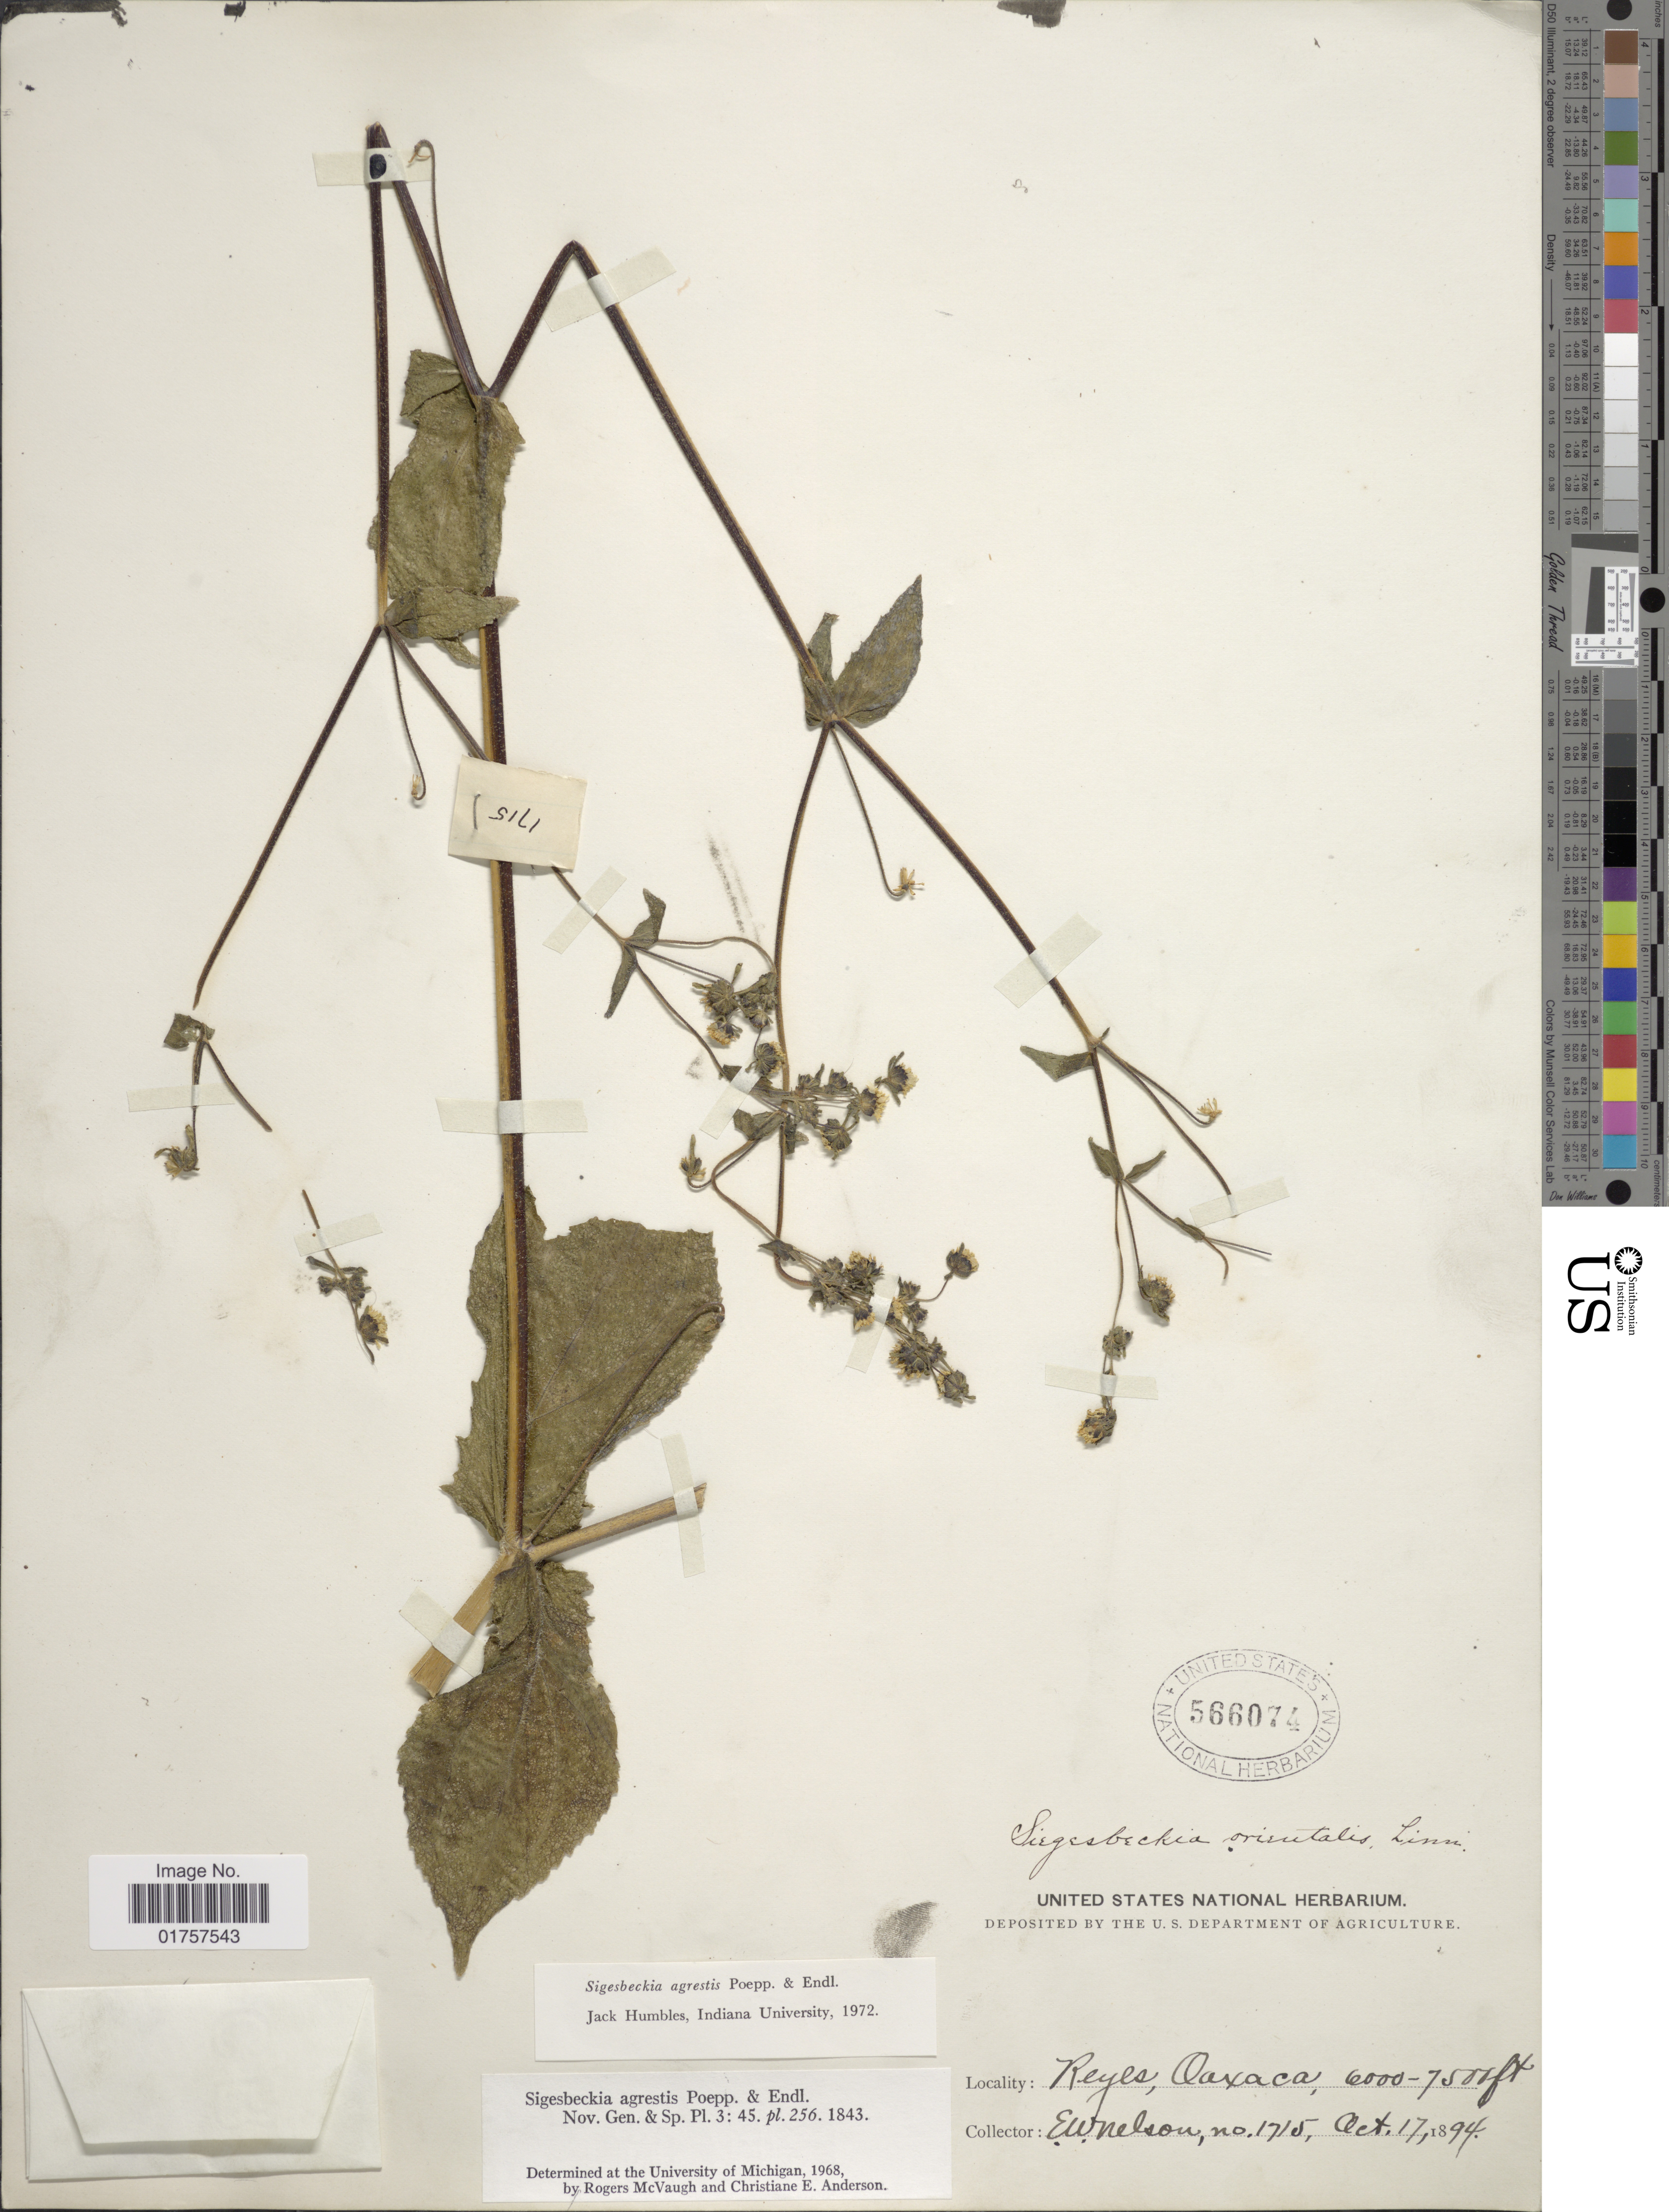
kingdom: Plantae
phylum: Tracheophyta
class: Magnoliopsida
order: Asterales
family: Asteraceae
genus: Sigesbeckia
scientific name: Sigesbeckia agrestis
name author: Poepp.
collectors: E. W. Nelson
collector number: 1715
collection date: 1894-10-17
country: Mexico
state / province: Oaxaca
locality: Reyes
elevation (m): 1829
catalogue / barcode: US 566074